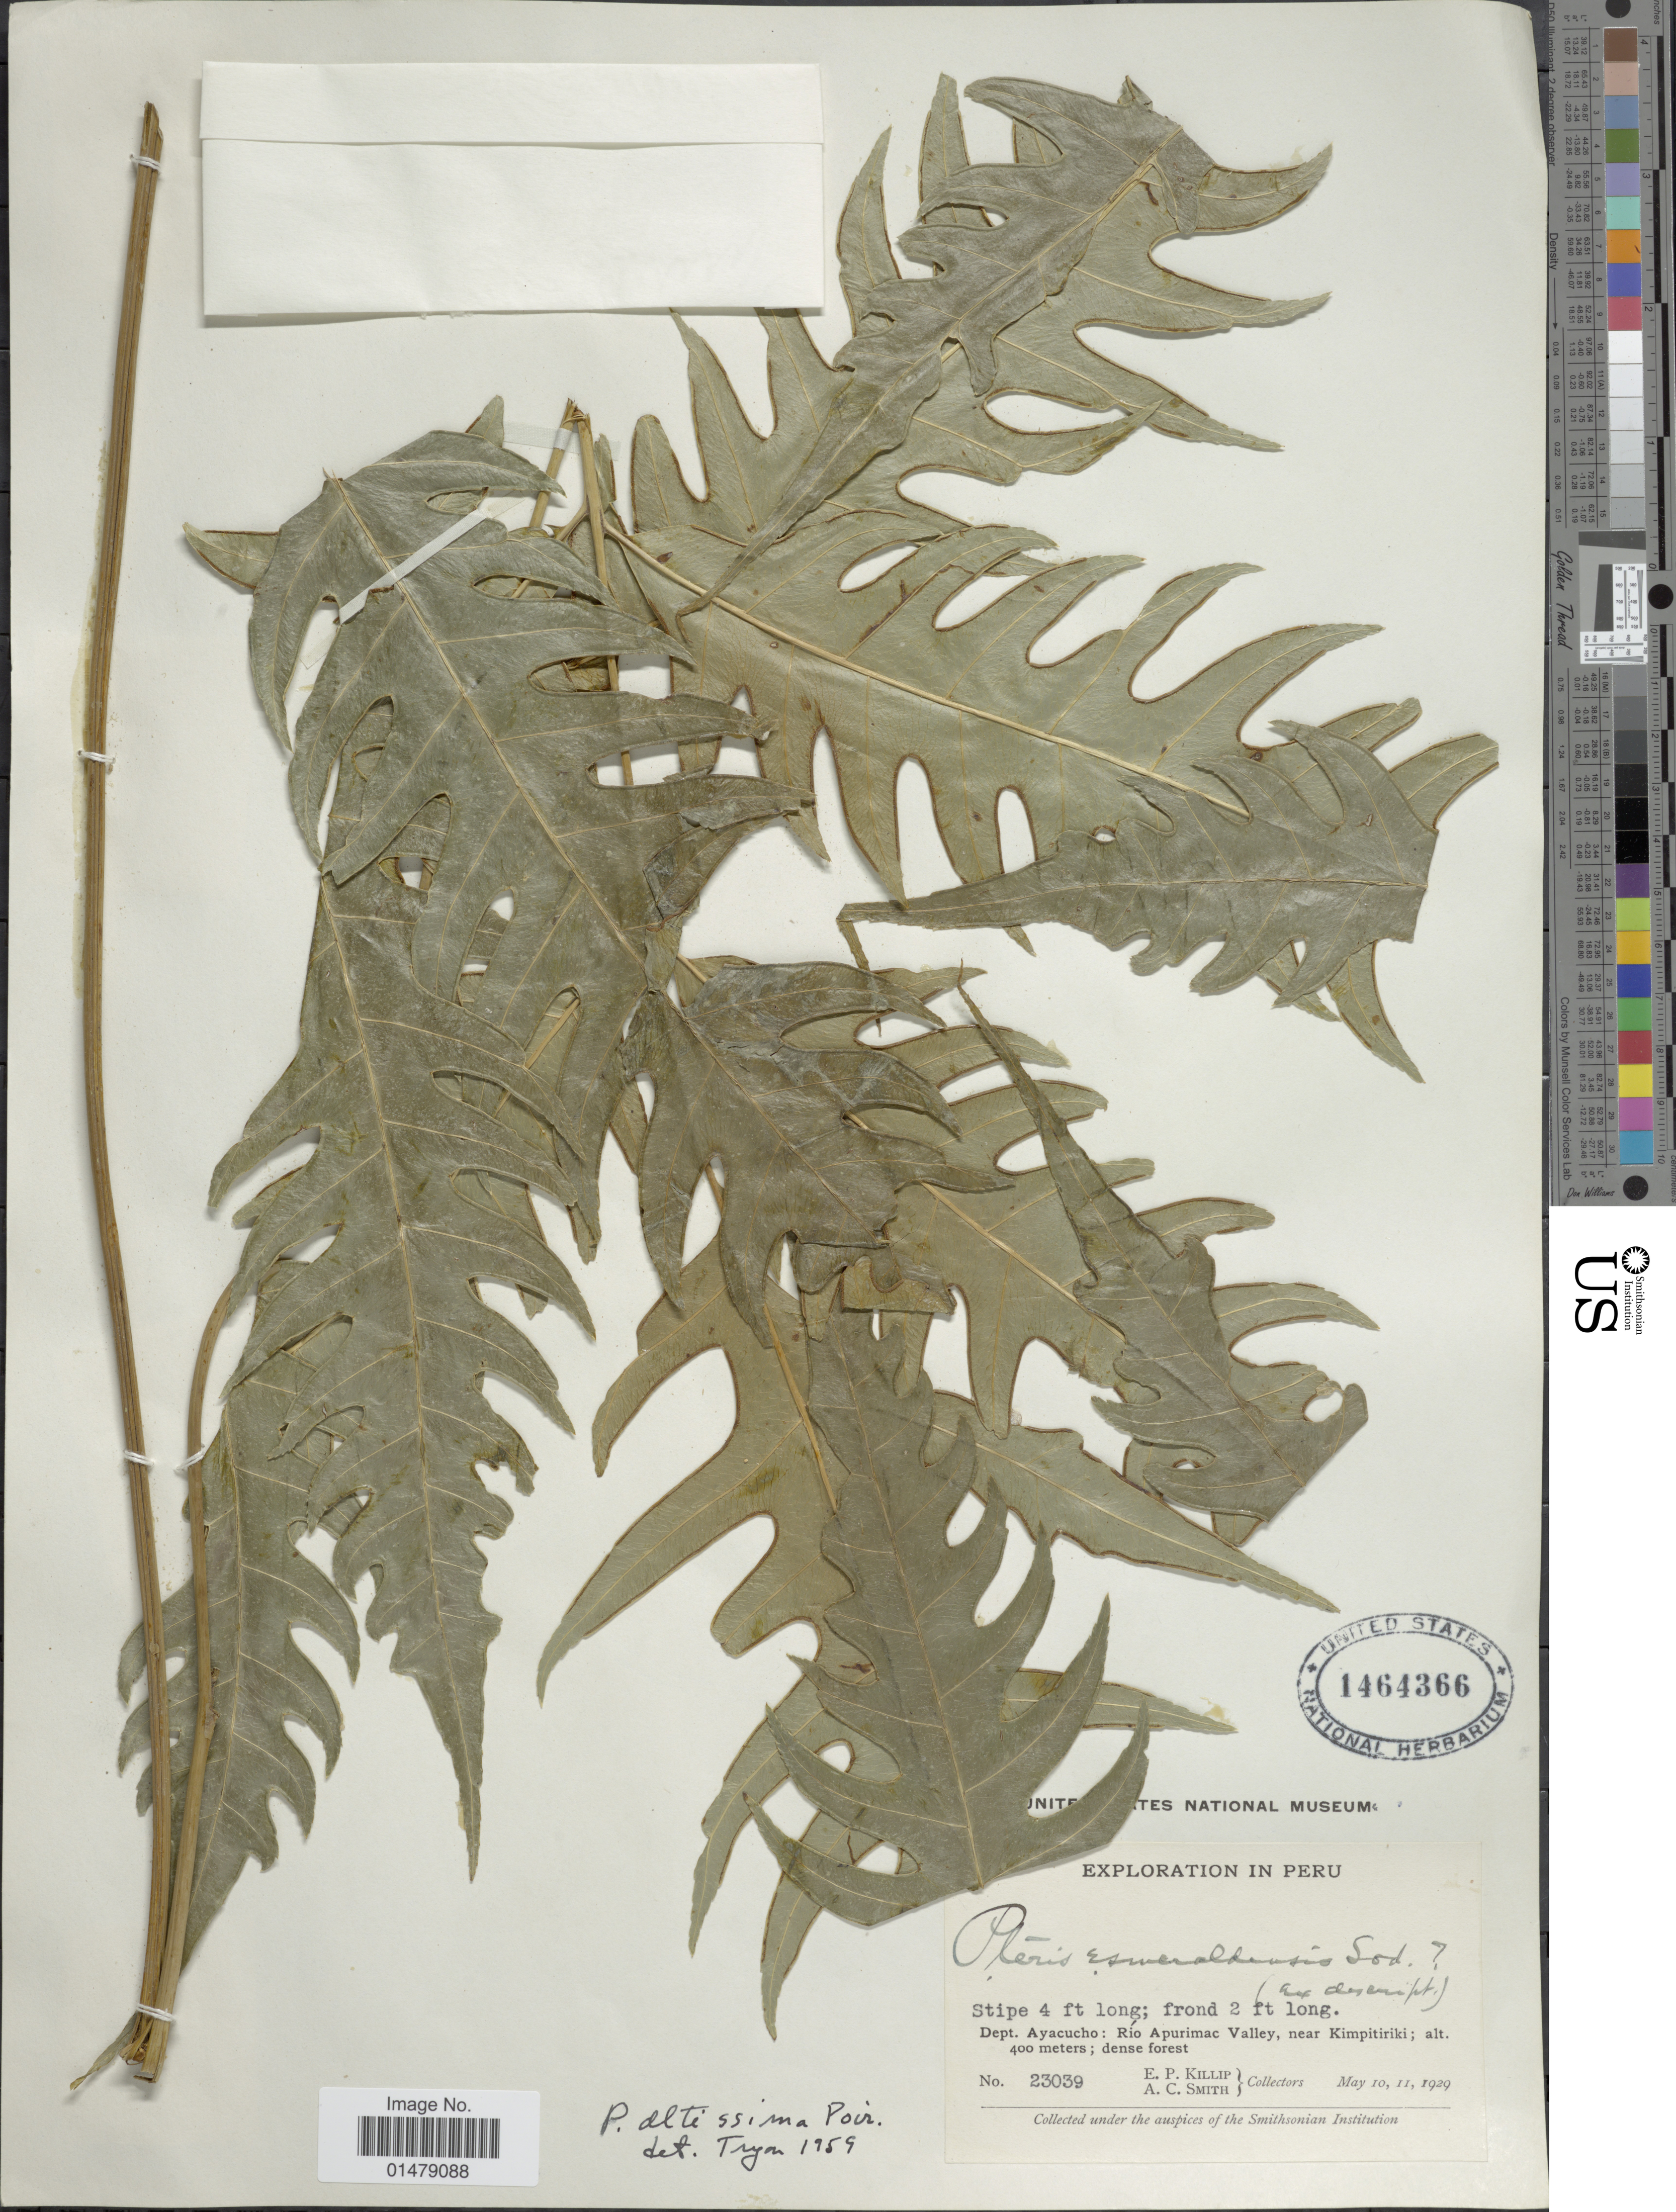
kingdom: Plantae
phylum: Tracheophyta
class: Polypodiopsida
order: Polypodiales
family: Pteridaceae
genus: Pteris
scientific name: Pteris altissima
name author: Poir.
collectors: E. P. Killip & A. C. Smith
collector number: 23039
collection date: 1929-05-10/1929-05-11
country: Peru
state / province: Ayacucho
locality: Dept. Ayacucho: Rio Apurimac Valley, near Kimpitiriki.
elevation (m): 400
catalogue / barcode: US 1464366